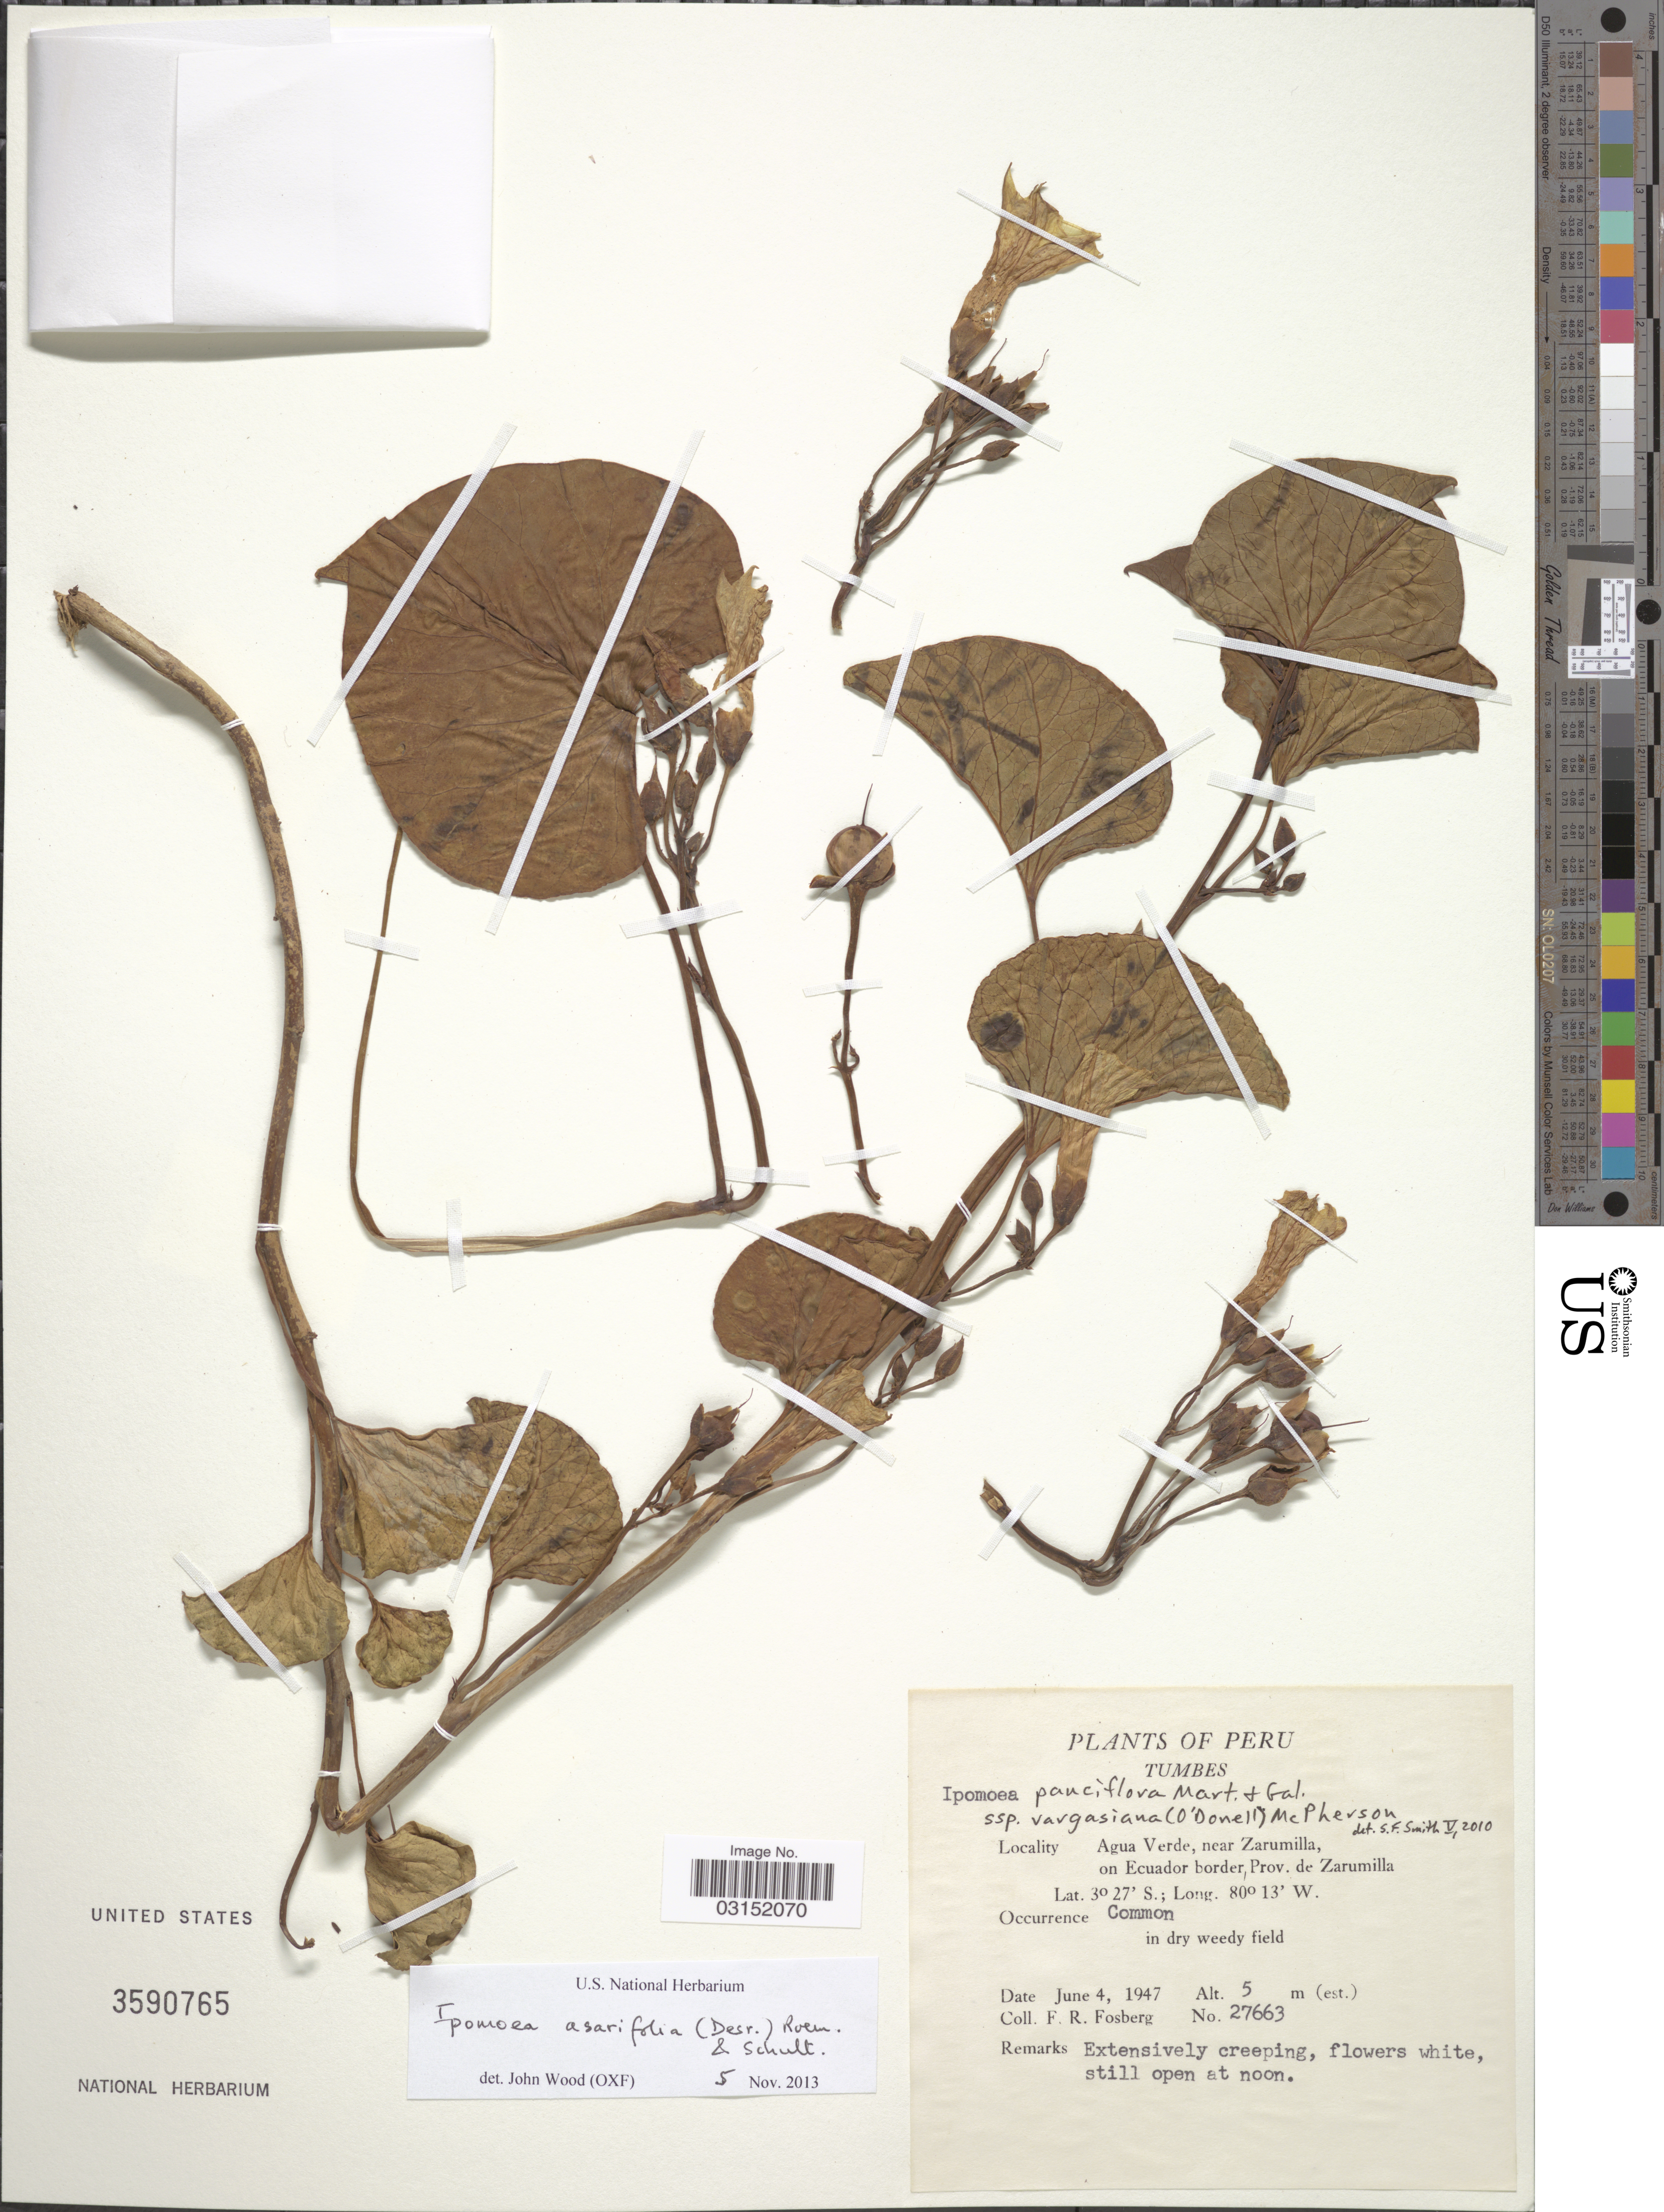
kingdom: Plantae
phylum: Tracheophyta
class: Magnoliopsida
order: Solanales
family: Convolvulaceae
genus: Ipomoea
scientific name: Ipomoea asarifolia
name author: (Desr.) Roem. & Schult.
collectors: F. R. Fosberg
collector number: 27663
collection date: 1947-06-04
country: Peru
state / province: Tumbes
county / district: Zarumilla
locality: Agua Verde, near Zarumilla, on Ecuador border, Prov. de Zarumilla.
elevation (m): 5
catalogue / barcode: US 3590765